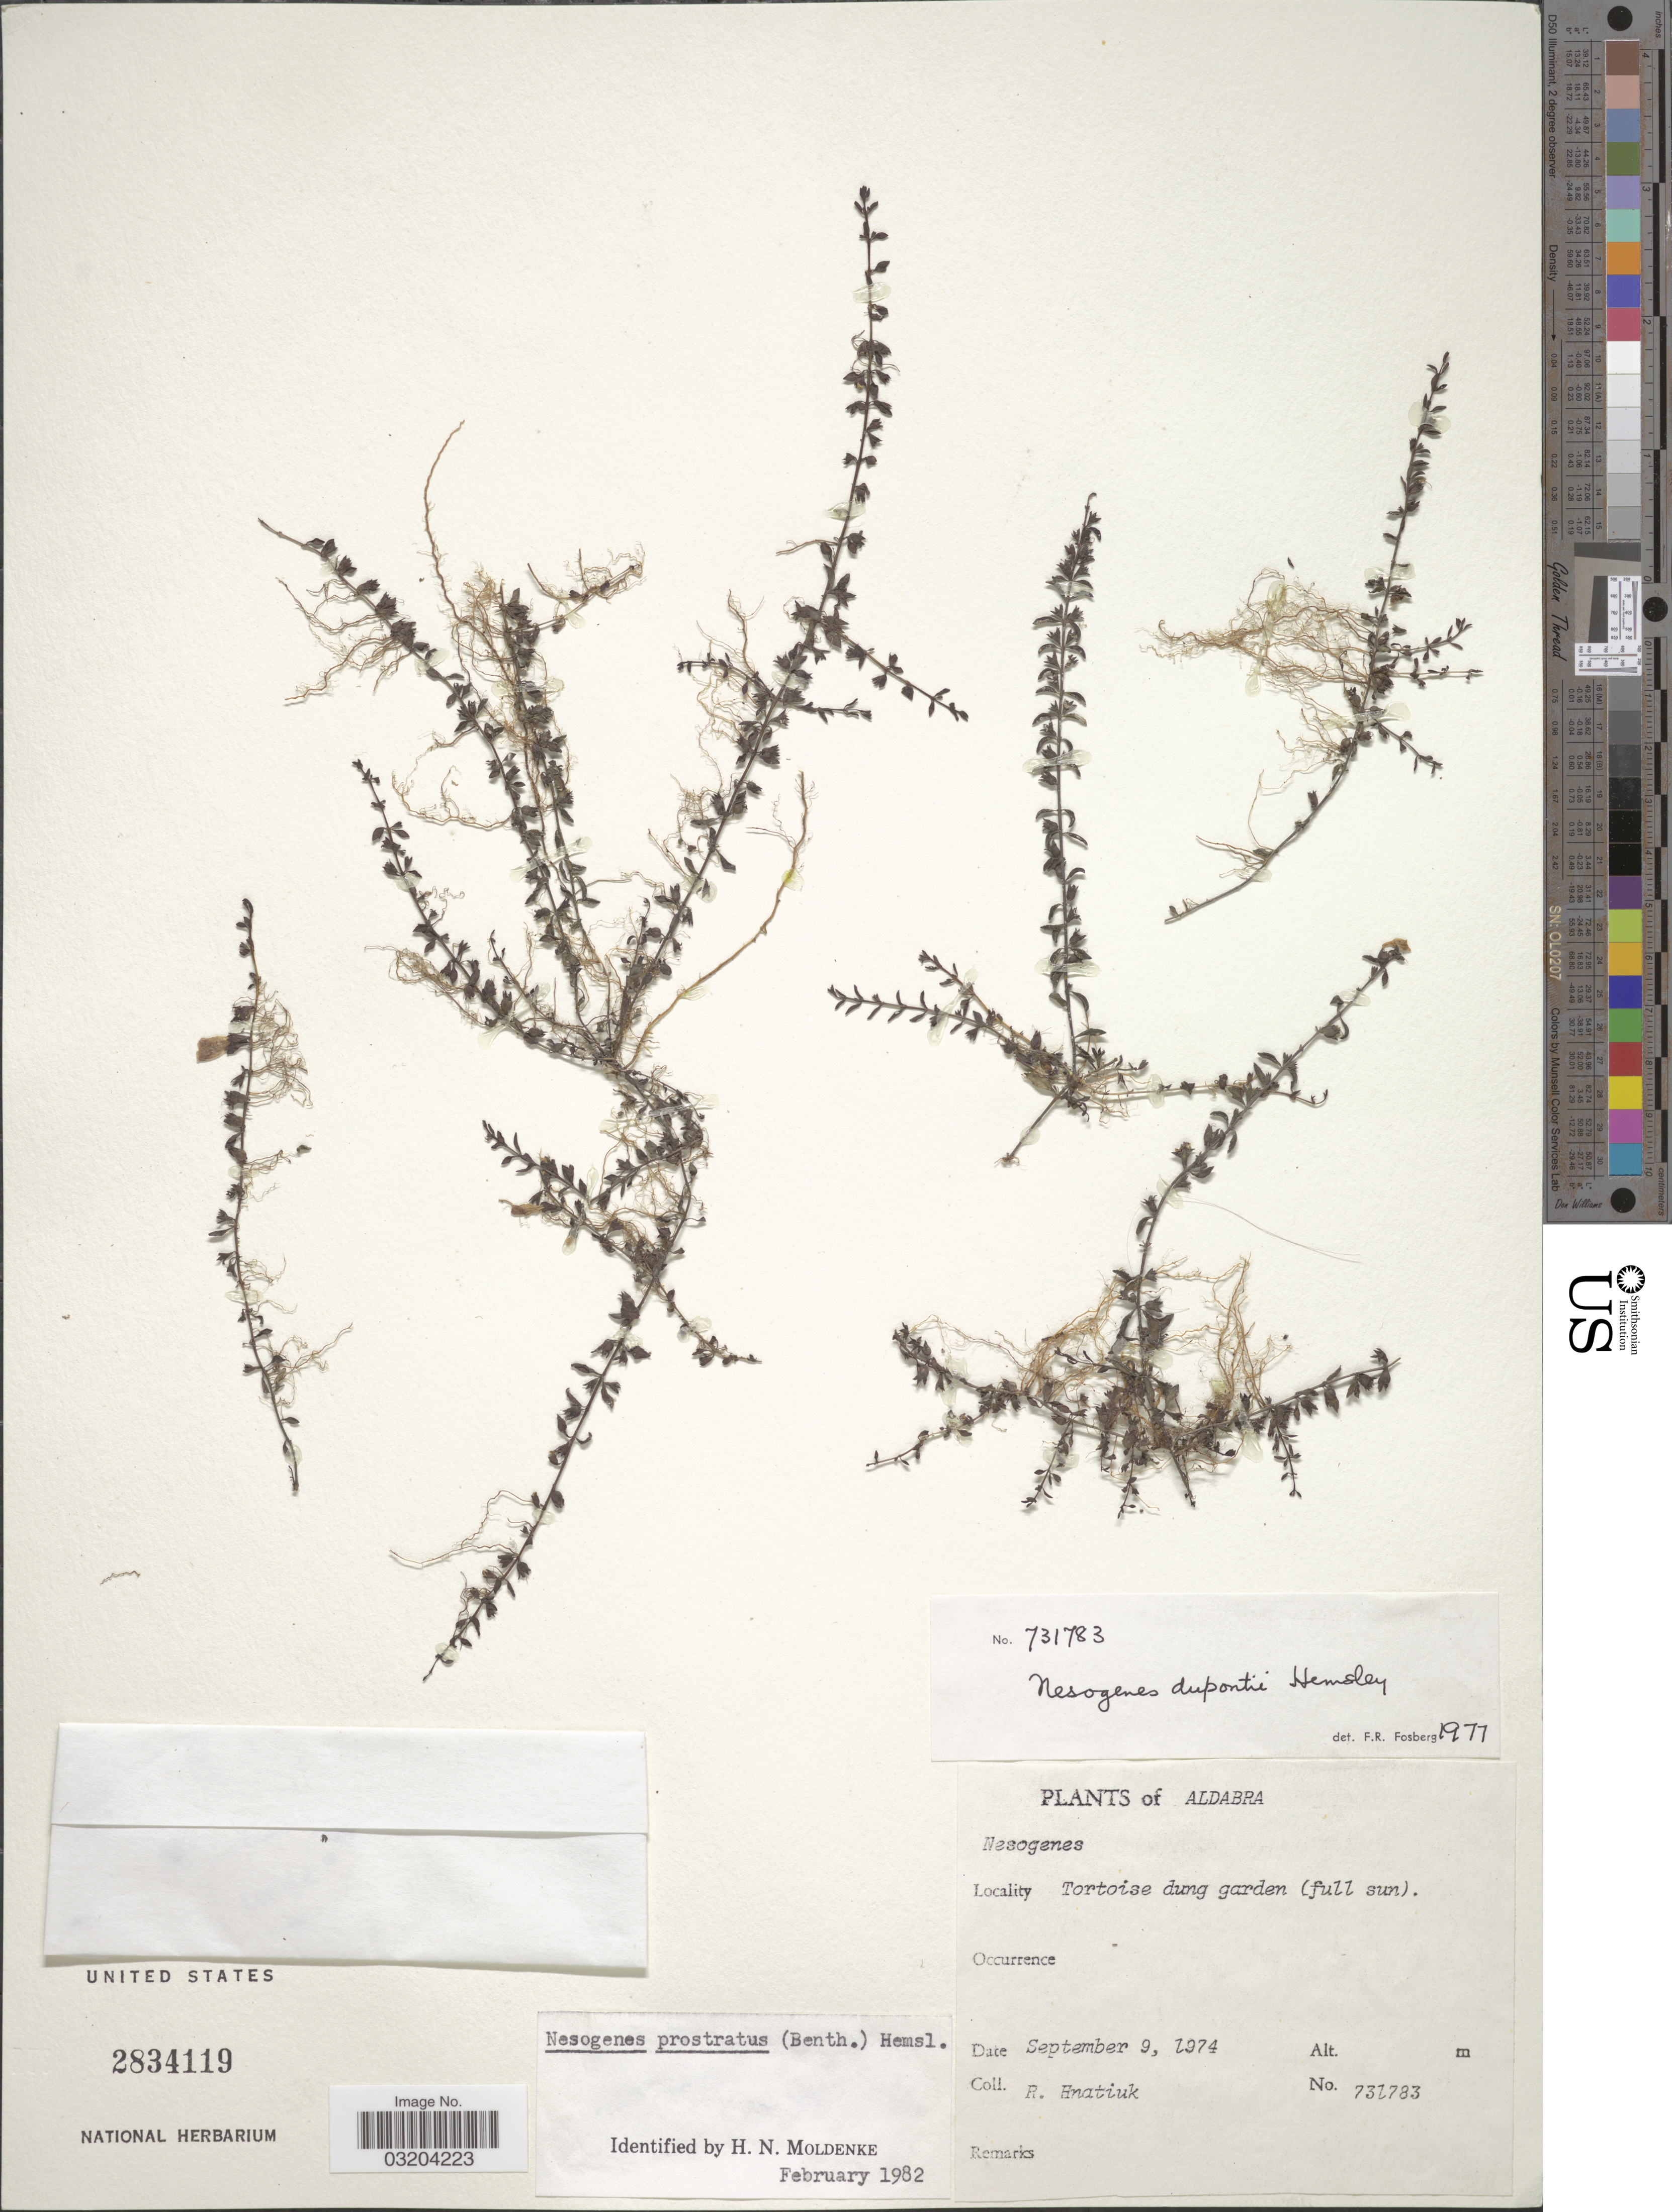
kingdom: Plantae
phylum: Tracheophyta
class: Magnoliopsida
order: Lamiales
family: Orobanchaceae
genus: Nesogenes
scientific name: Nesogenes prostrata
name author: (Benth.) Hemsl.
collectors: R. Hnatiuk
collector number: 731783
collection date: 1974-09-09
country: Seychelles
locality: Aldabra, Tortoise dung garden.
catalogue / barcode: US 2834119